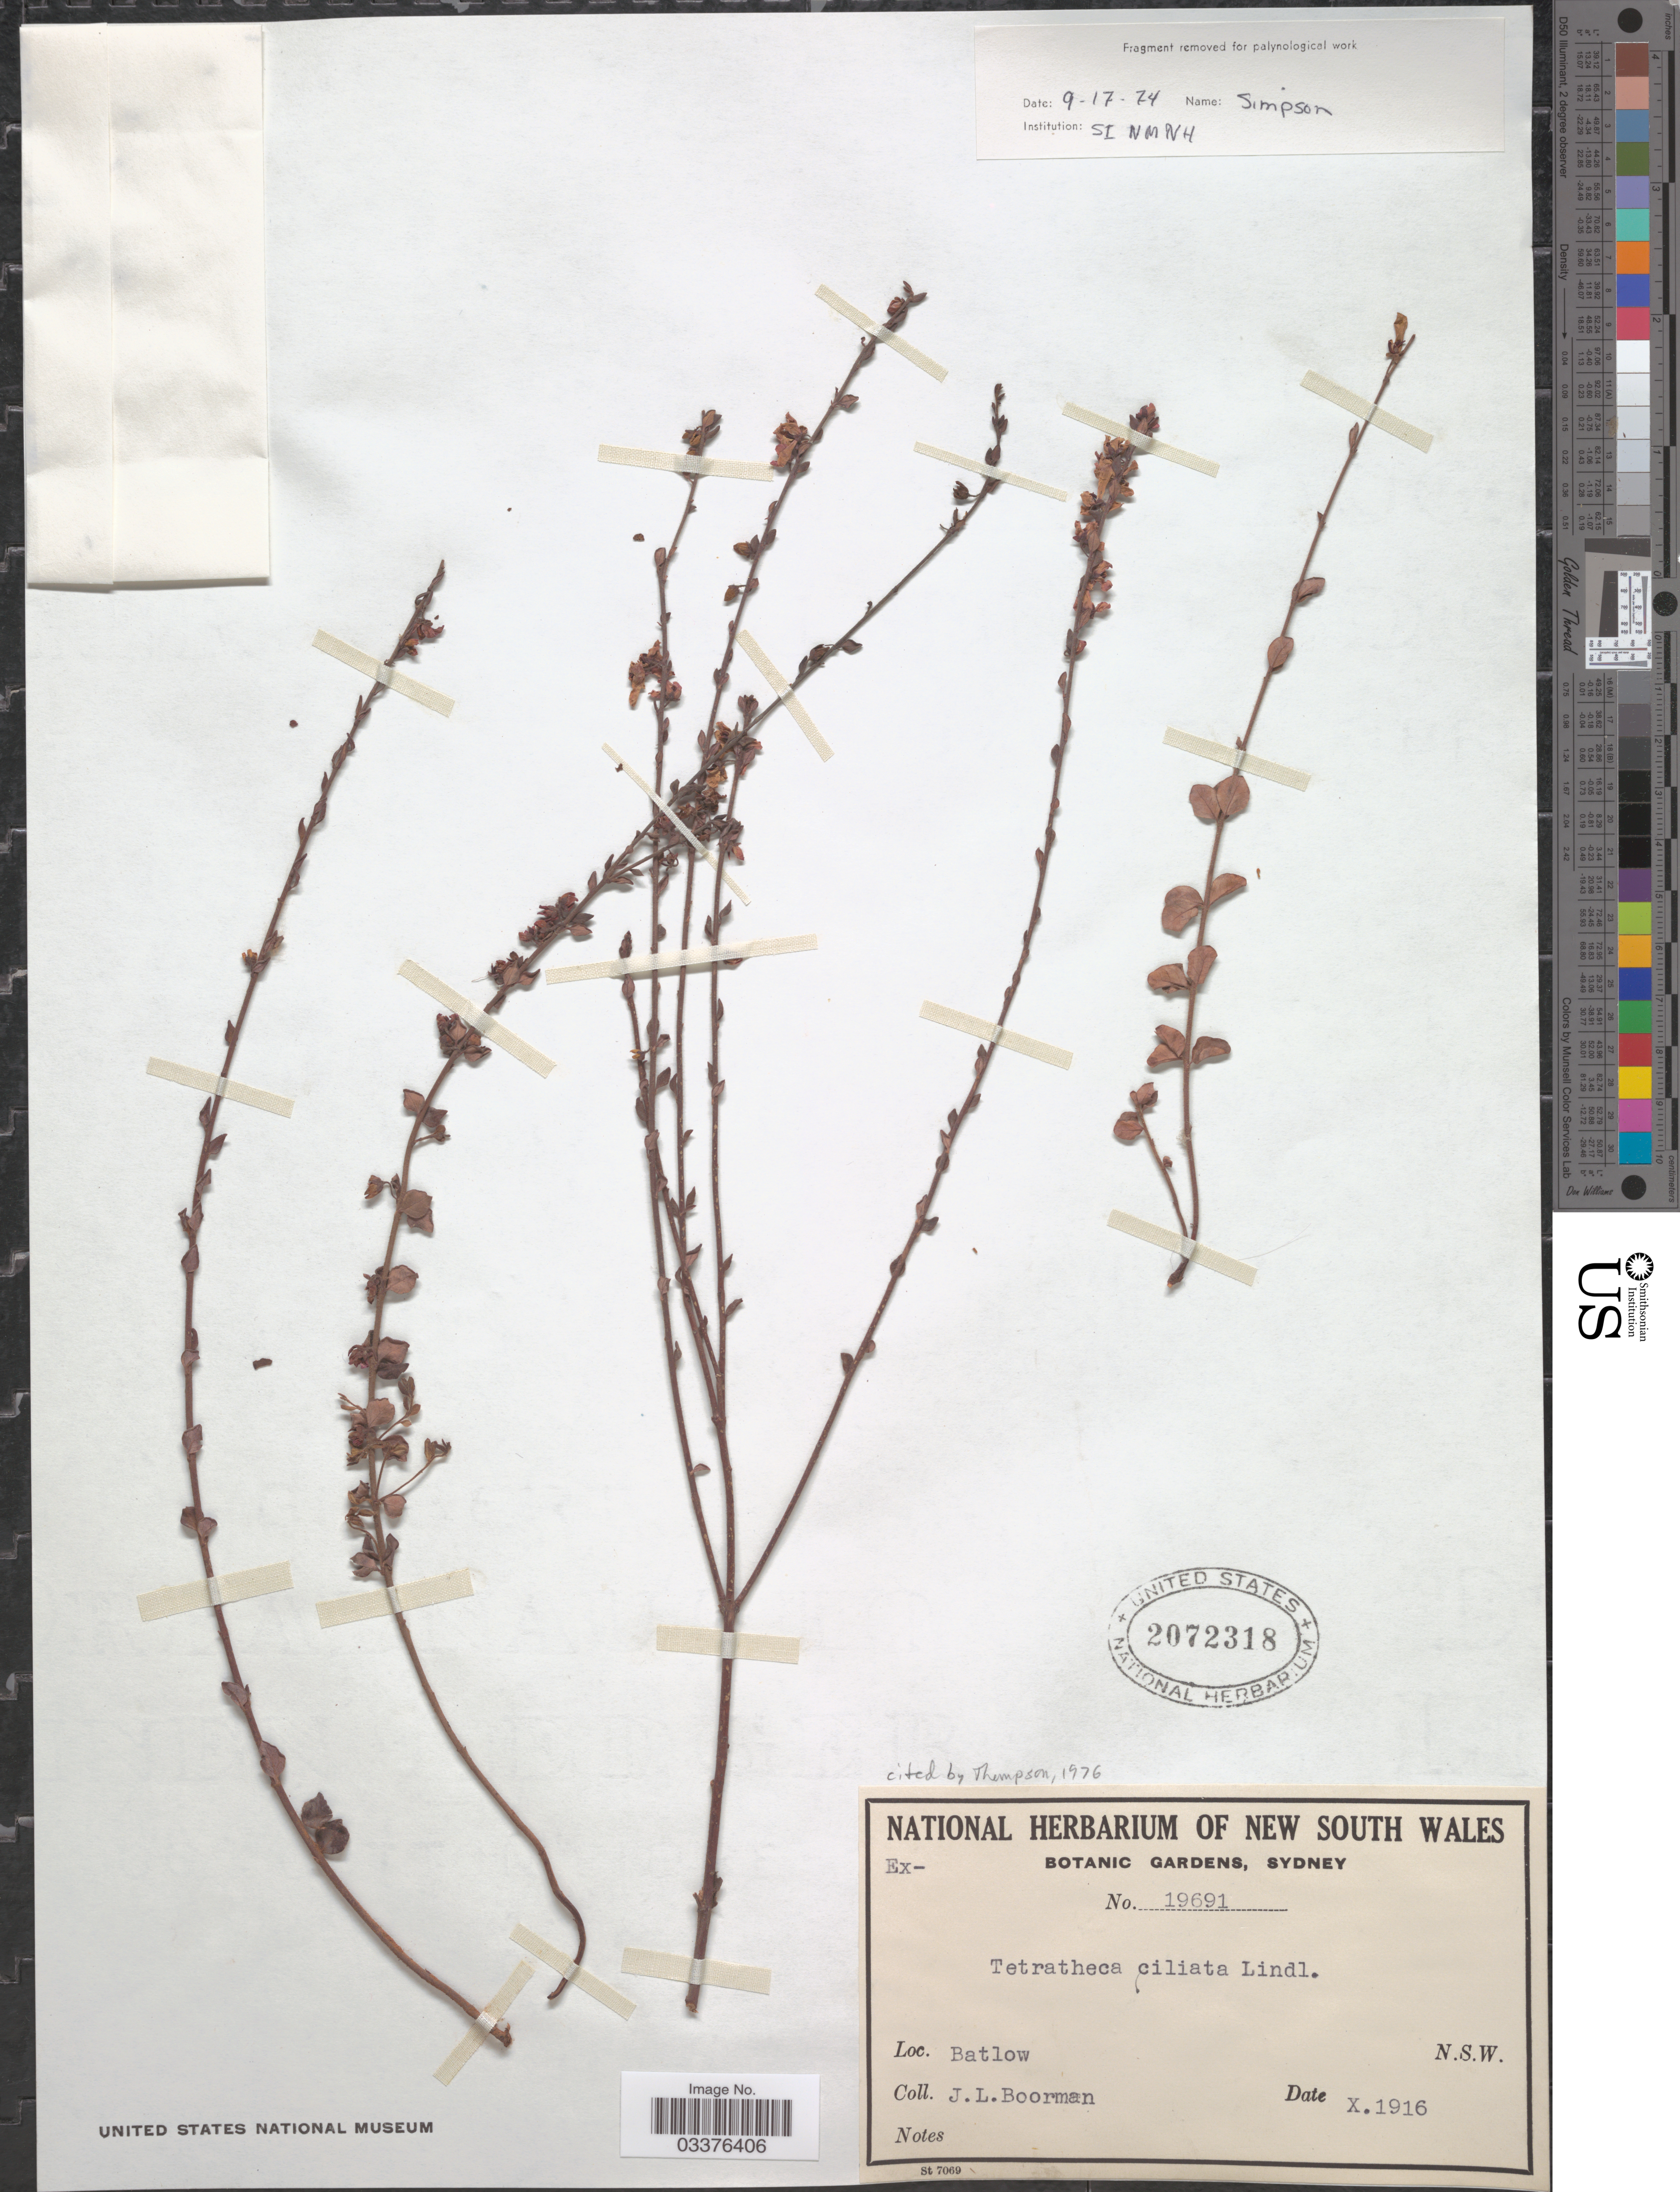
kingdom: Plantae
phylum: Tracheophyta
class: Magnoliopsida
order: Oxalidales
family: Elaeocarpaceae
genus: Tetratheca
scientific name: Tetratheca ciliata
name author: Lindl.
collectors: J. Boorman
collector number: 19691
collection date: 1916-10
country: Australia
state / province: New South Wales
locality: Batlow.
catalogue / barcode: US 2072318